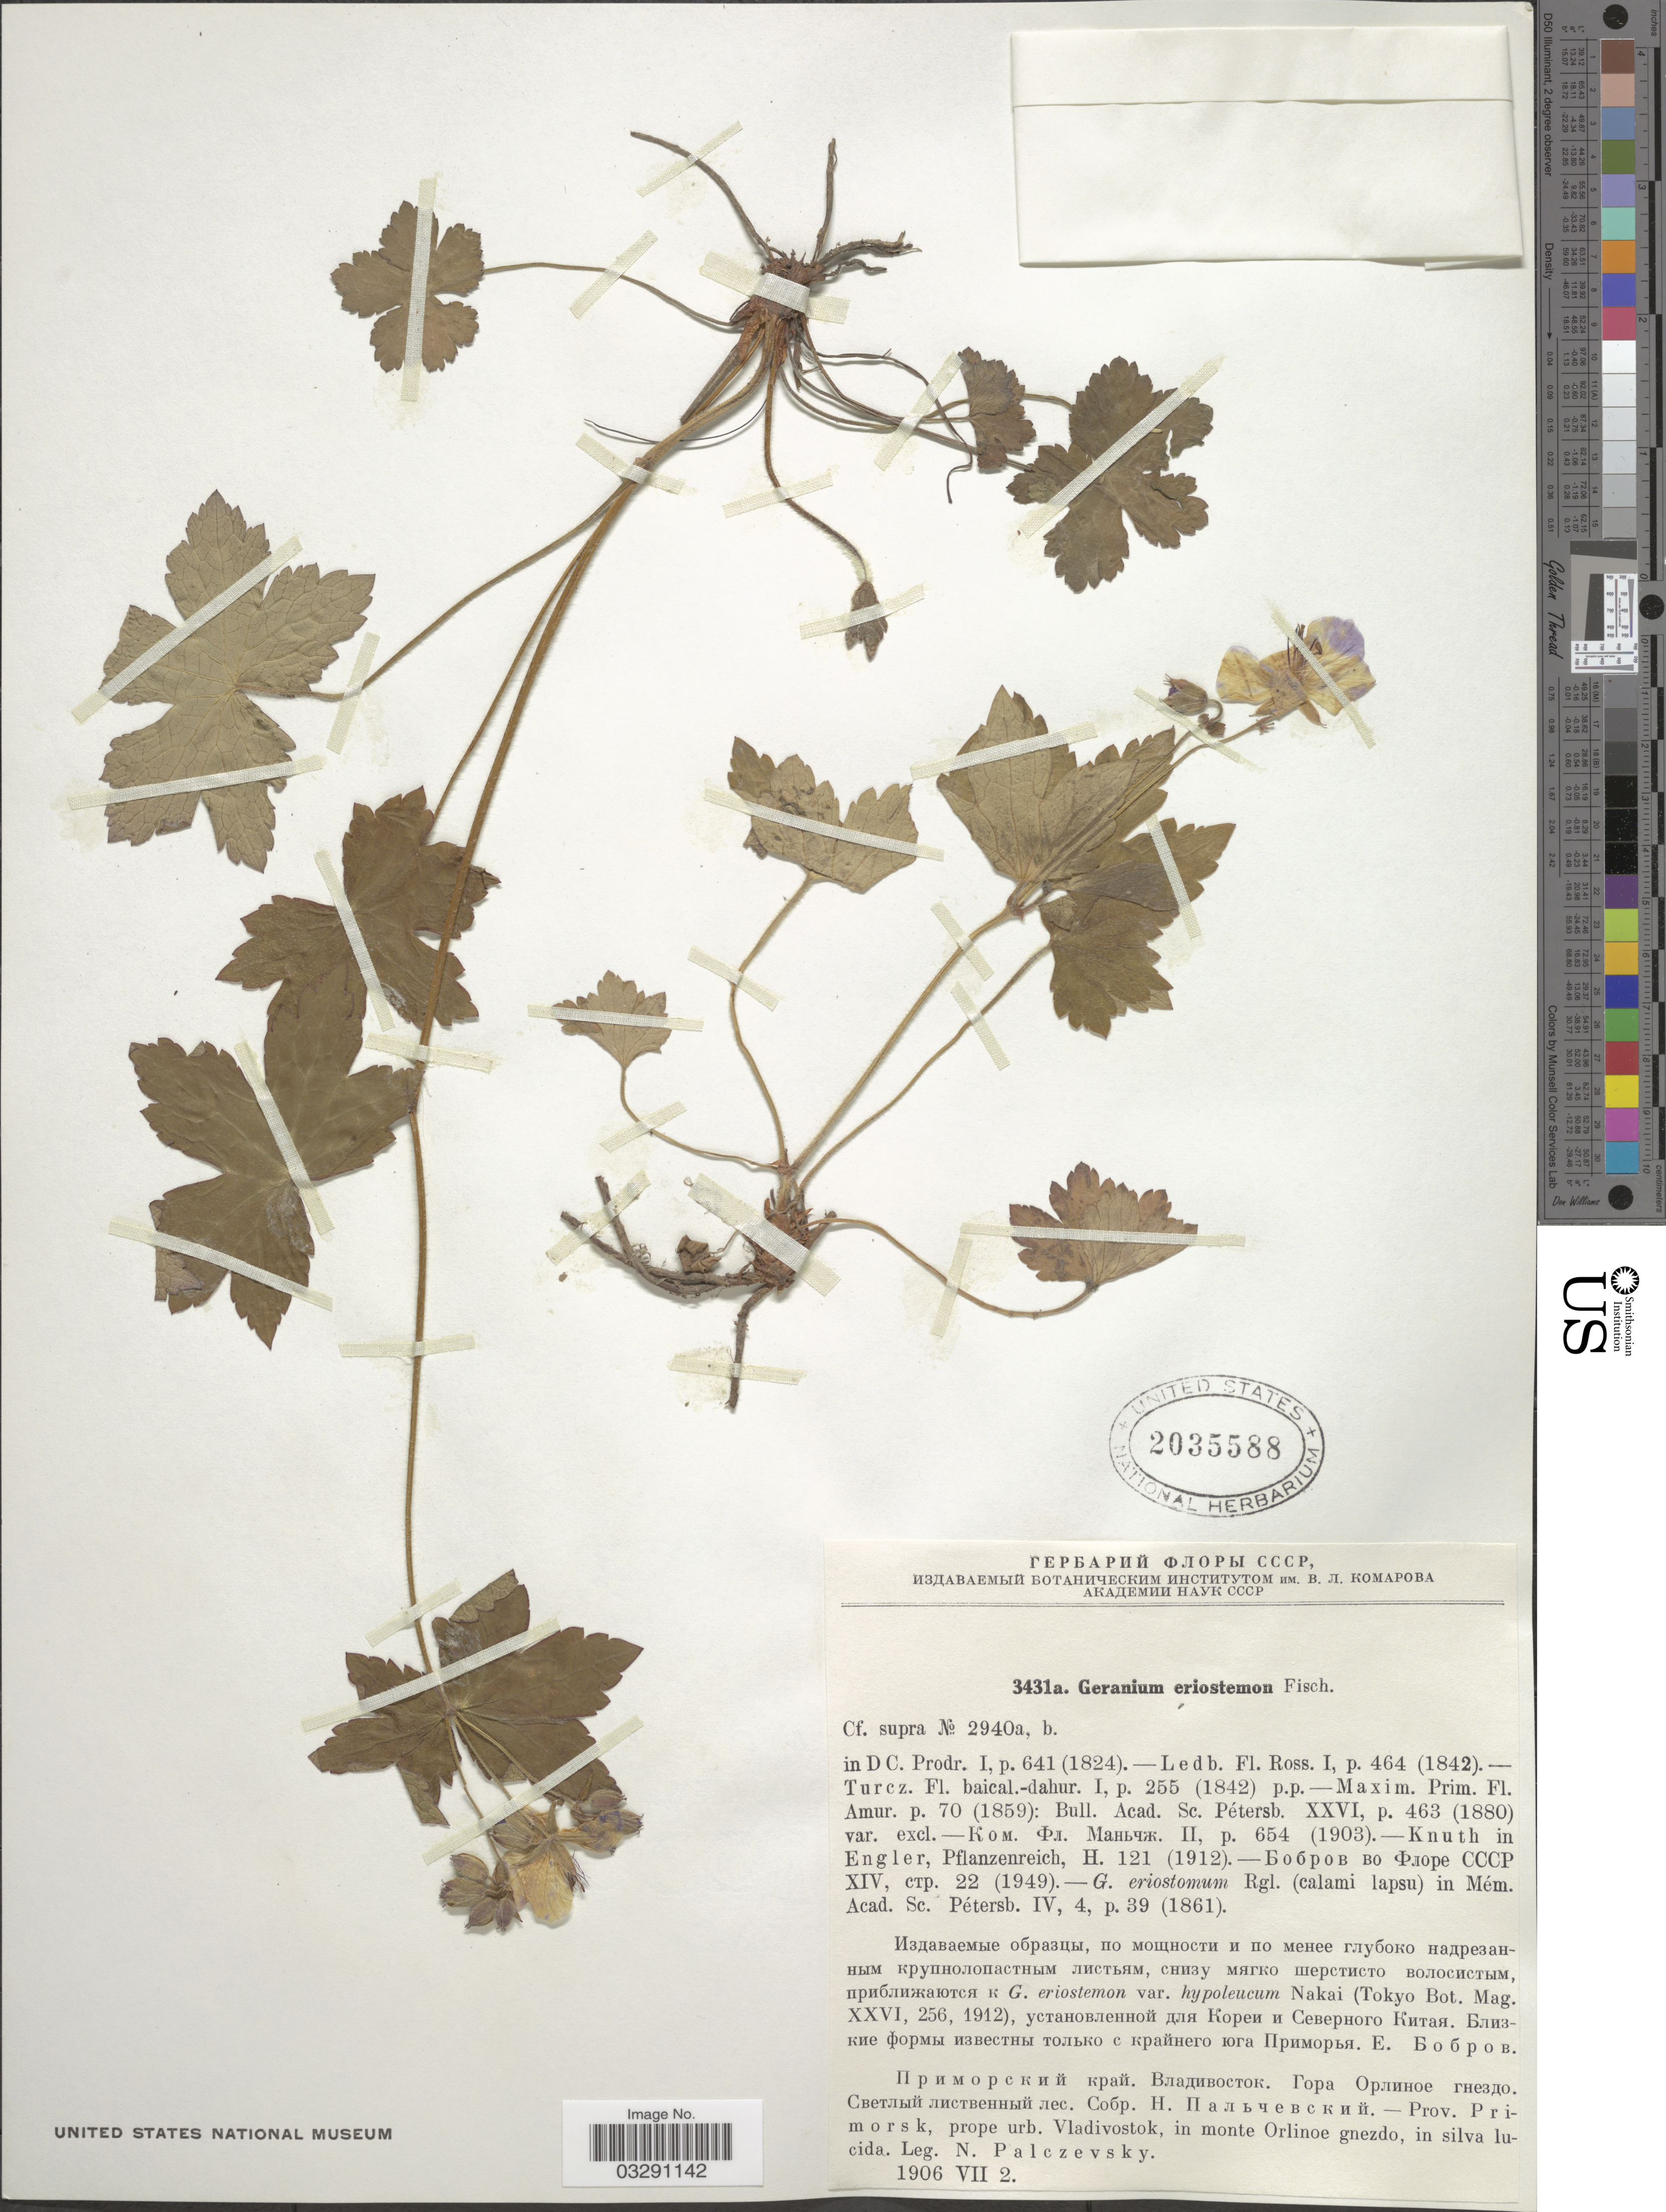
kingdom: Plantae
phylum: Tracheophyta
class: Magnoliopsida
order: Geraniales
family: Geraniaceae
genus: Geranium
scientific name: Geranium eriostemon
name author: Fisch. ex DC.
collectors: N. Palczevsky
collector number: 3431a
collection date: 1906-07-02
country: Russian Federation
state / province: Primorsky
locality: Prov. Primorsk, prope urb. Vladivostok, in monte Orlinoe gnezdo, in silva lucida.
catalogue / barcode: US 2035588